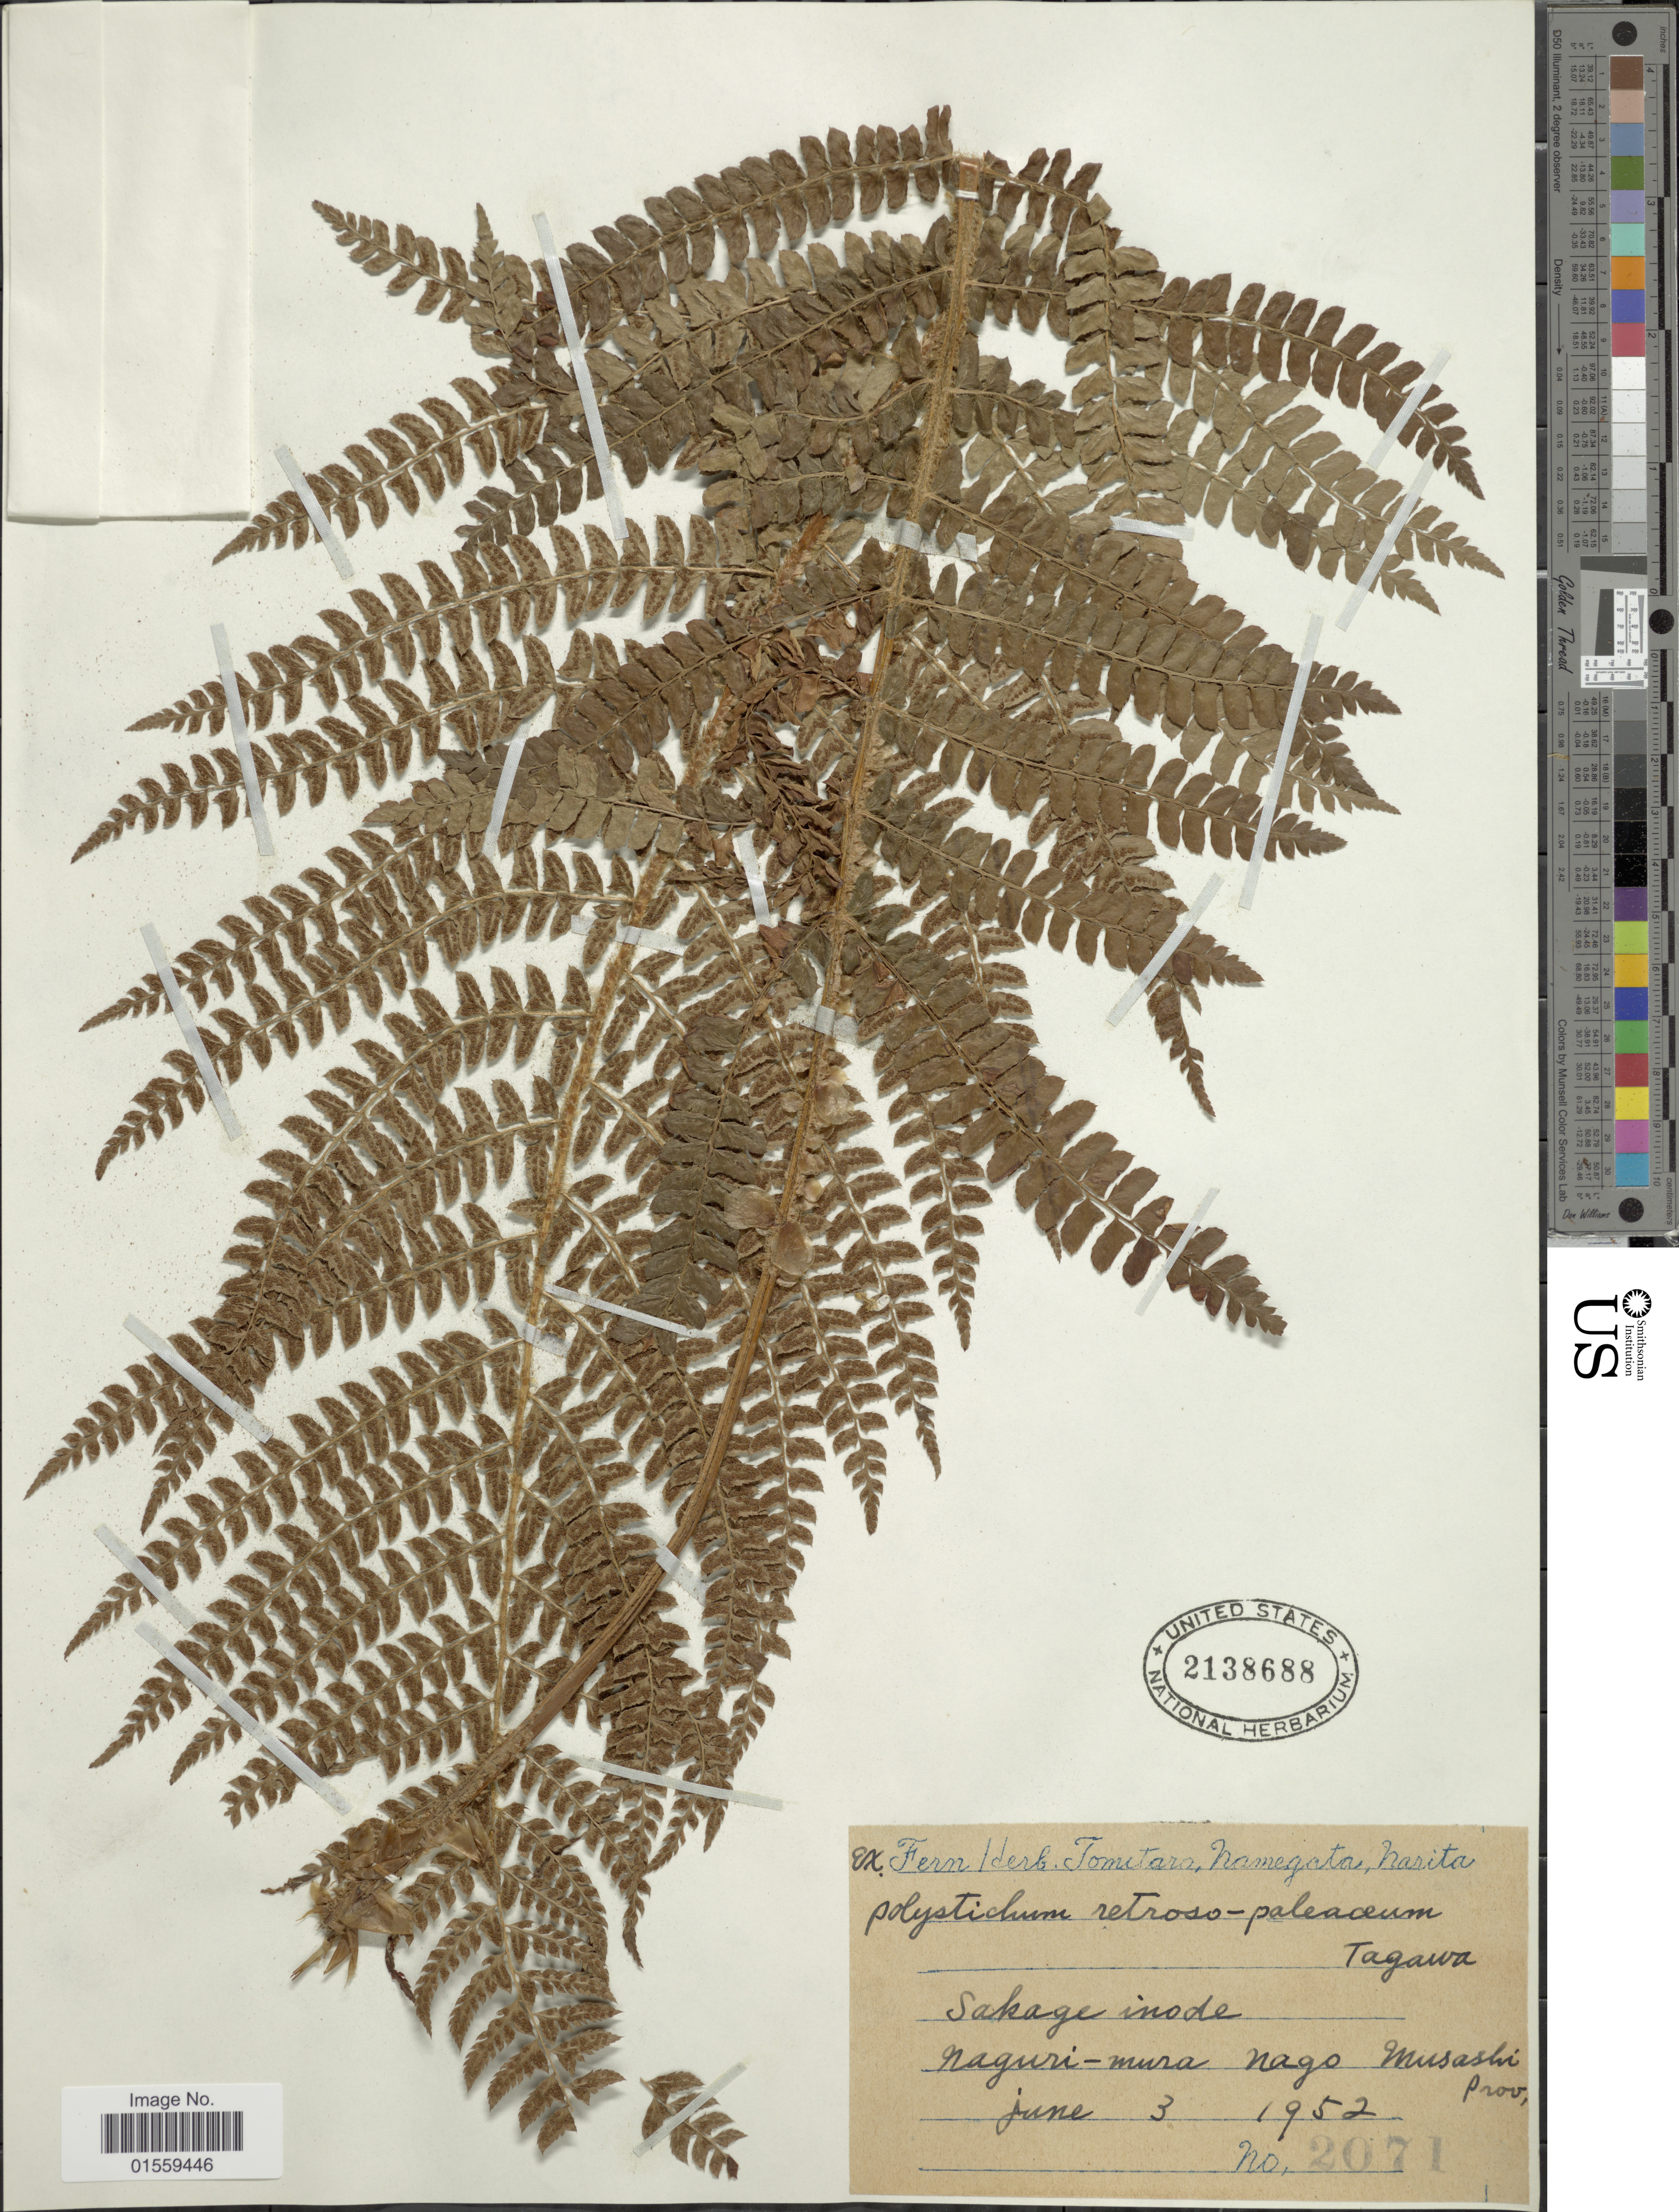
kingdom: Plantae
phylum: Tracheophyta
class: Polypodiopsida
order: Polypodiales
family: Dryopteridaceae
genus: Polystichum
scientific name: Polystichum retrosopaleaceum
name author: (Kodama) Tagawa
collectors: ex herb. Tomitaro Namegata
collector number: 1071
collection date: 1952-06-03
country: Japan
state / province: Saitama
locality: Sakage inode, Naguri-mura Nago Musashi Prov.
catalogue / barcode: US 2138688